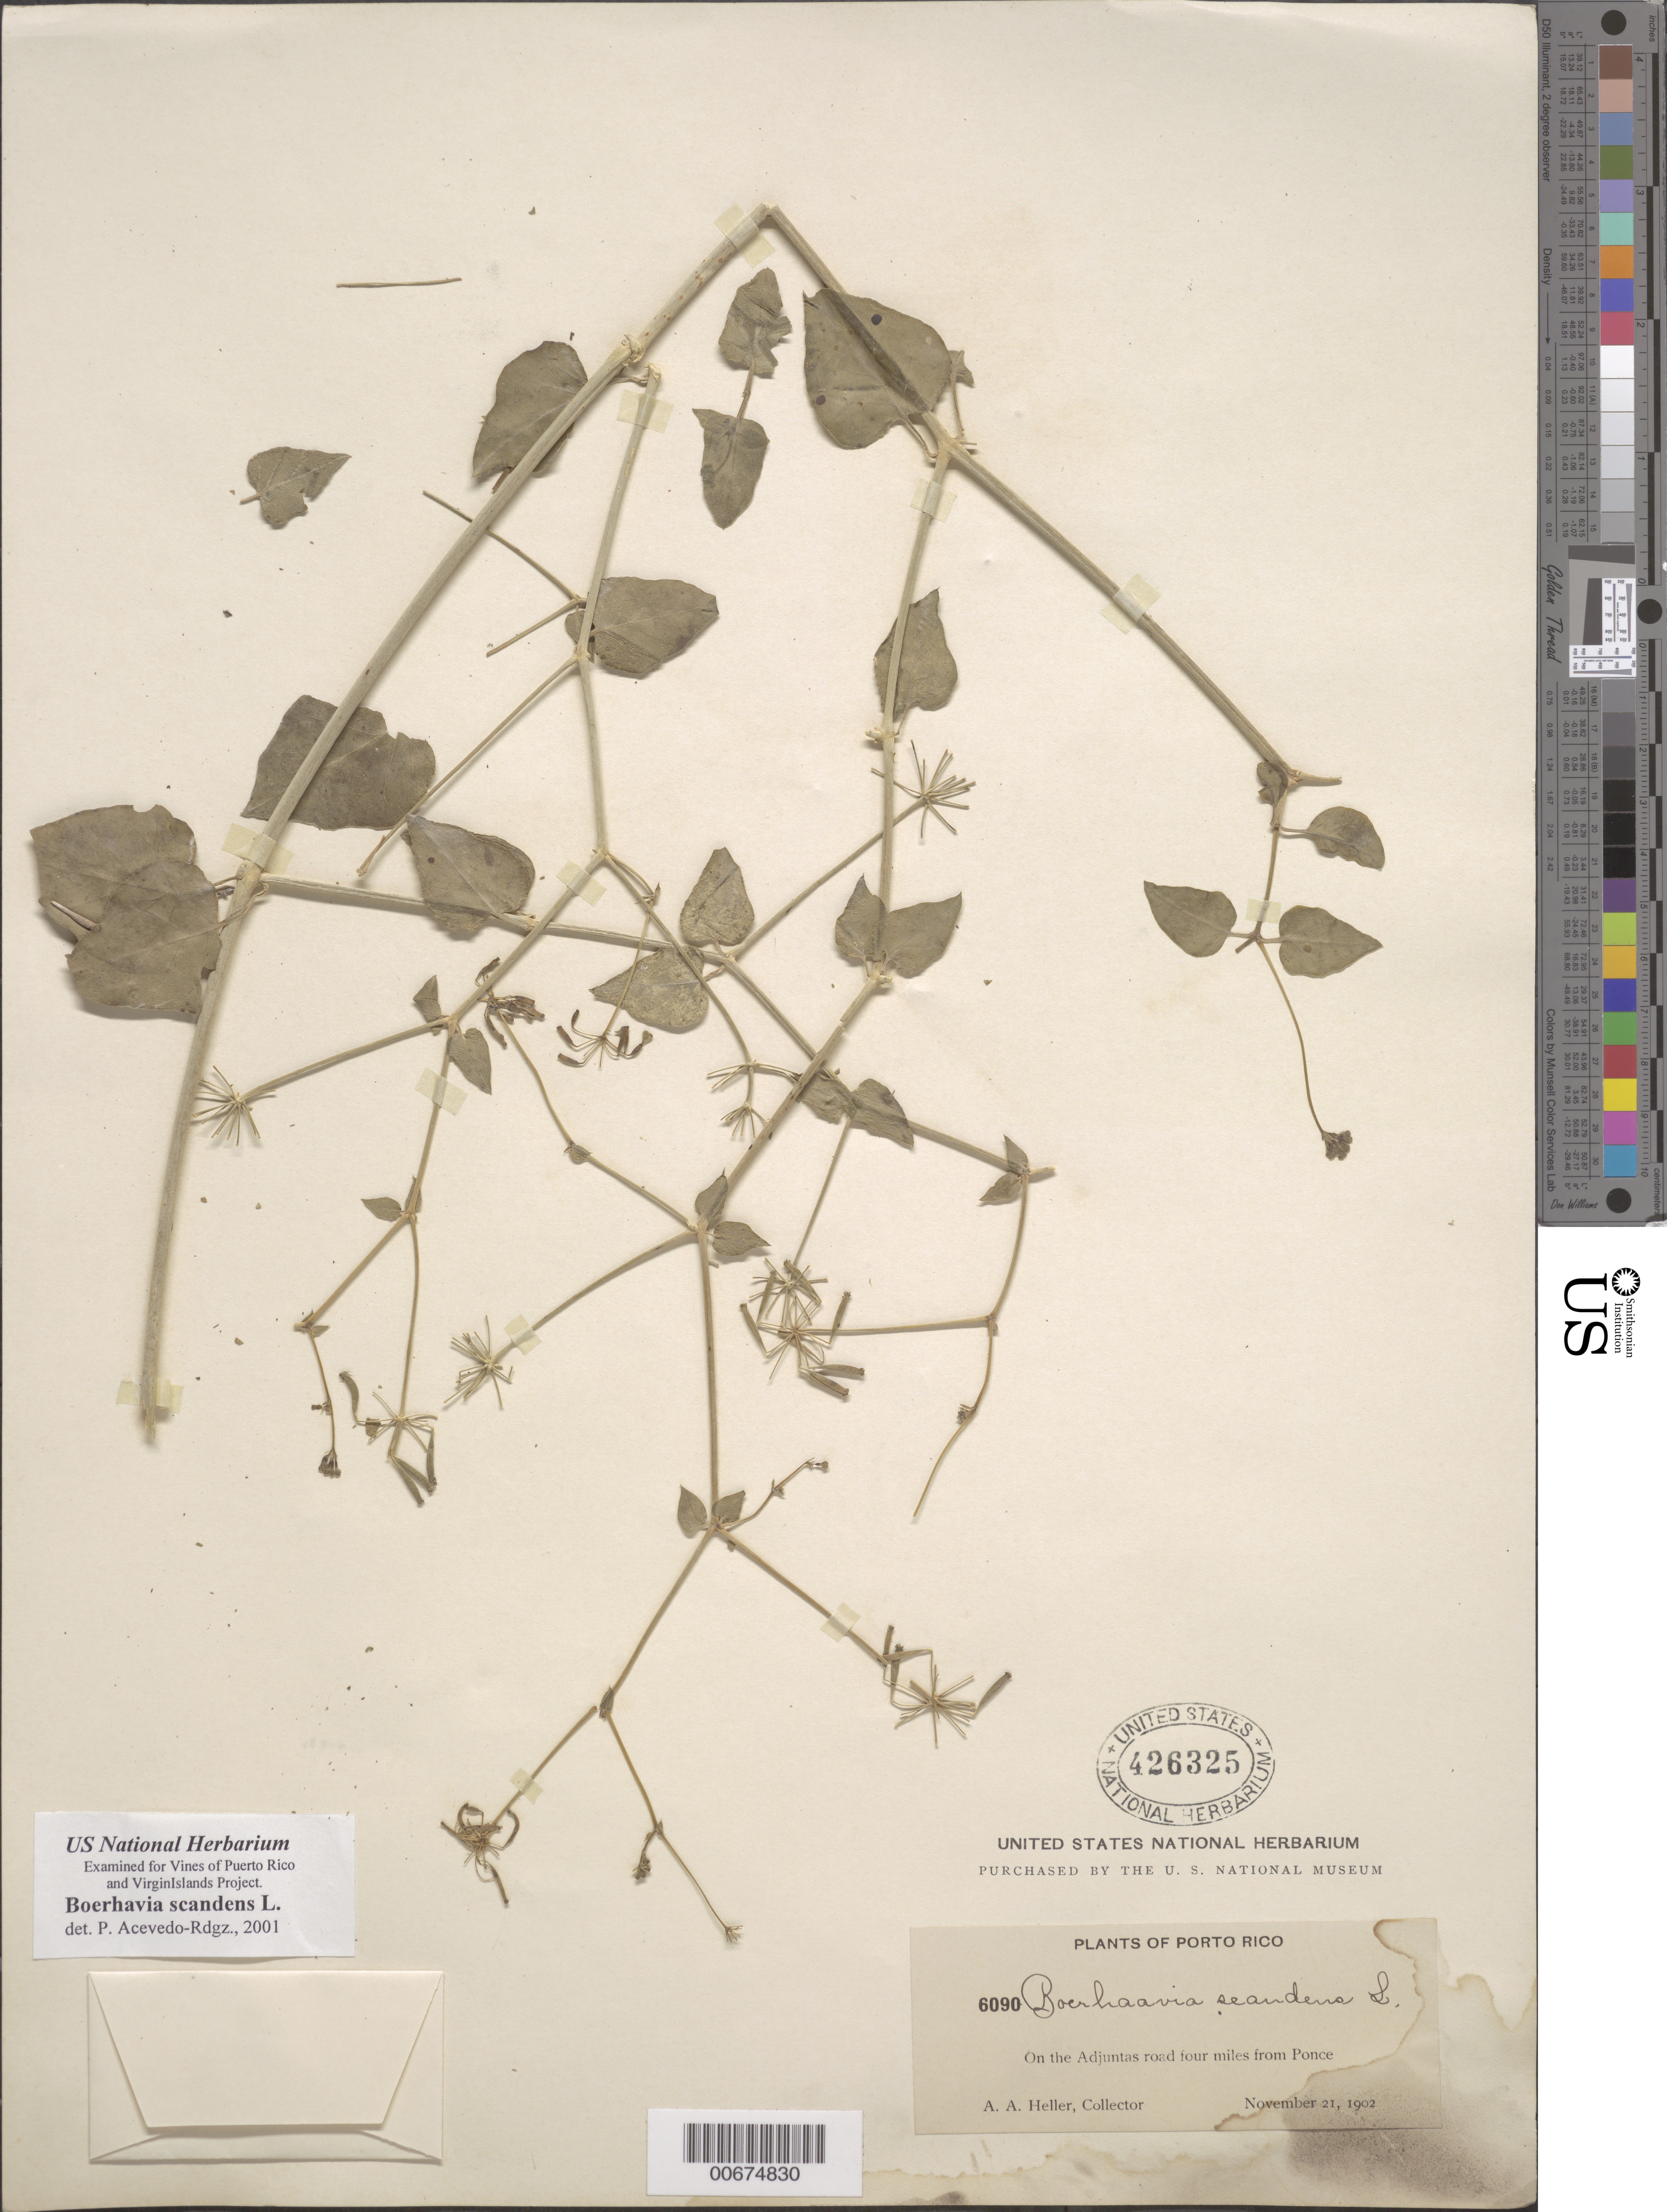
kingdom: Plantae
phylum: Tracheophyta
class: Magnoliopsida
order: Caryophyllales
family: Nyctaginaceae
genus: Boerhavia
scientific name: Boerhavia scandens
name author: L.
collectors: A. A. Heller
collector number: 6090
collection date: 1902-11-21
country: Puerto Rico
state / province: Ponce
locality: On the Adjuntas road four miles from Ponce.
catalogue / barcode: US 426325